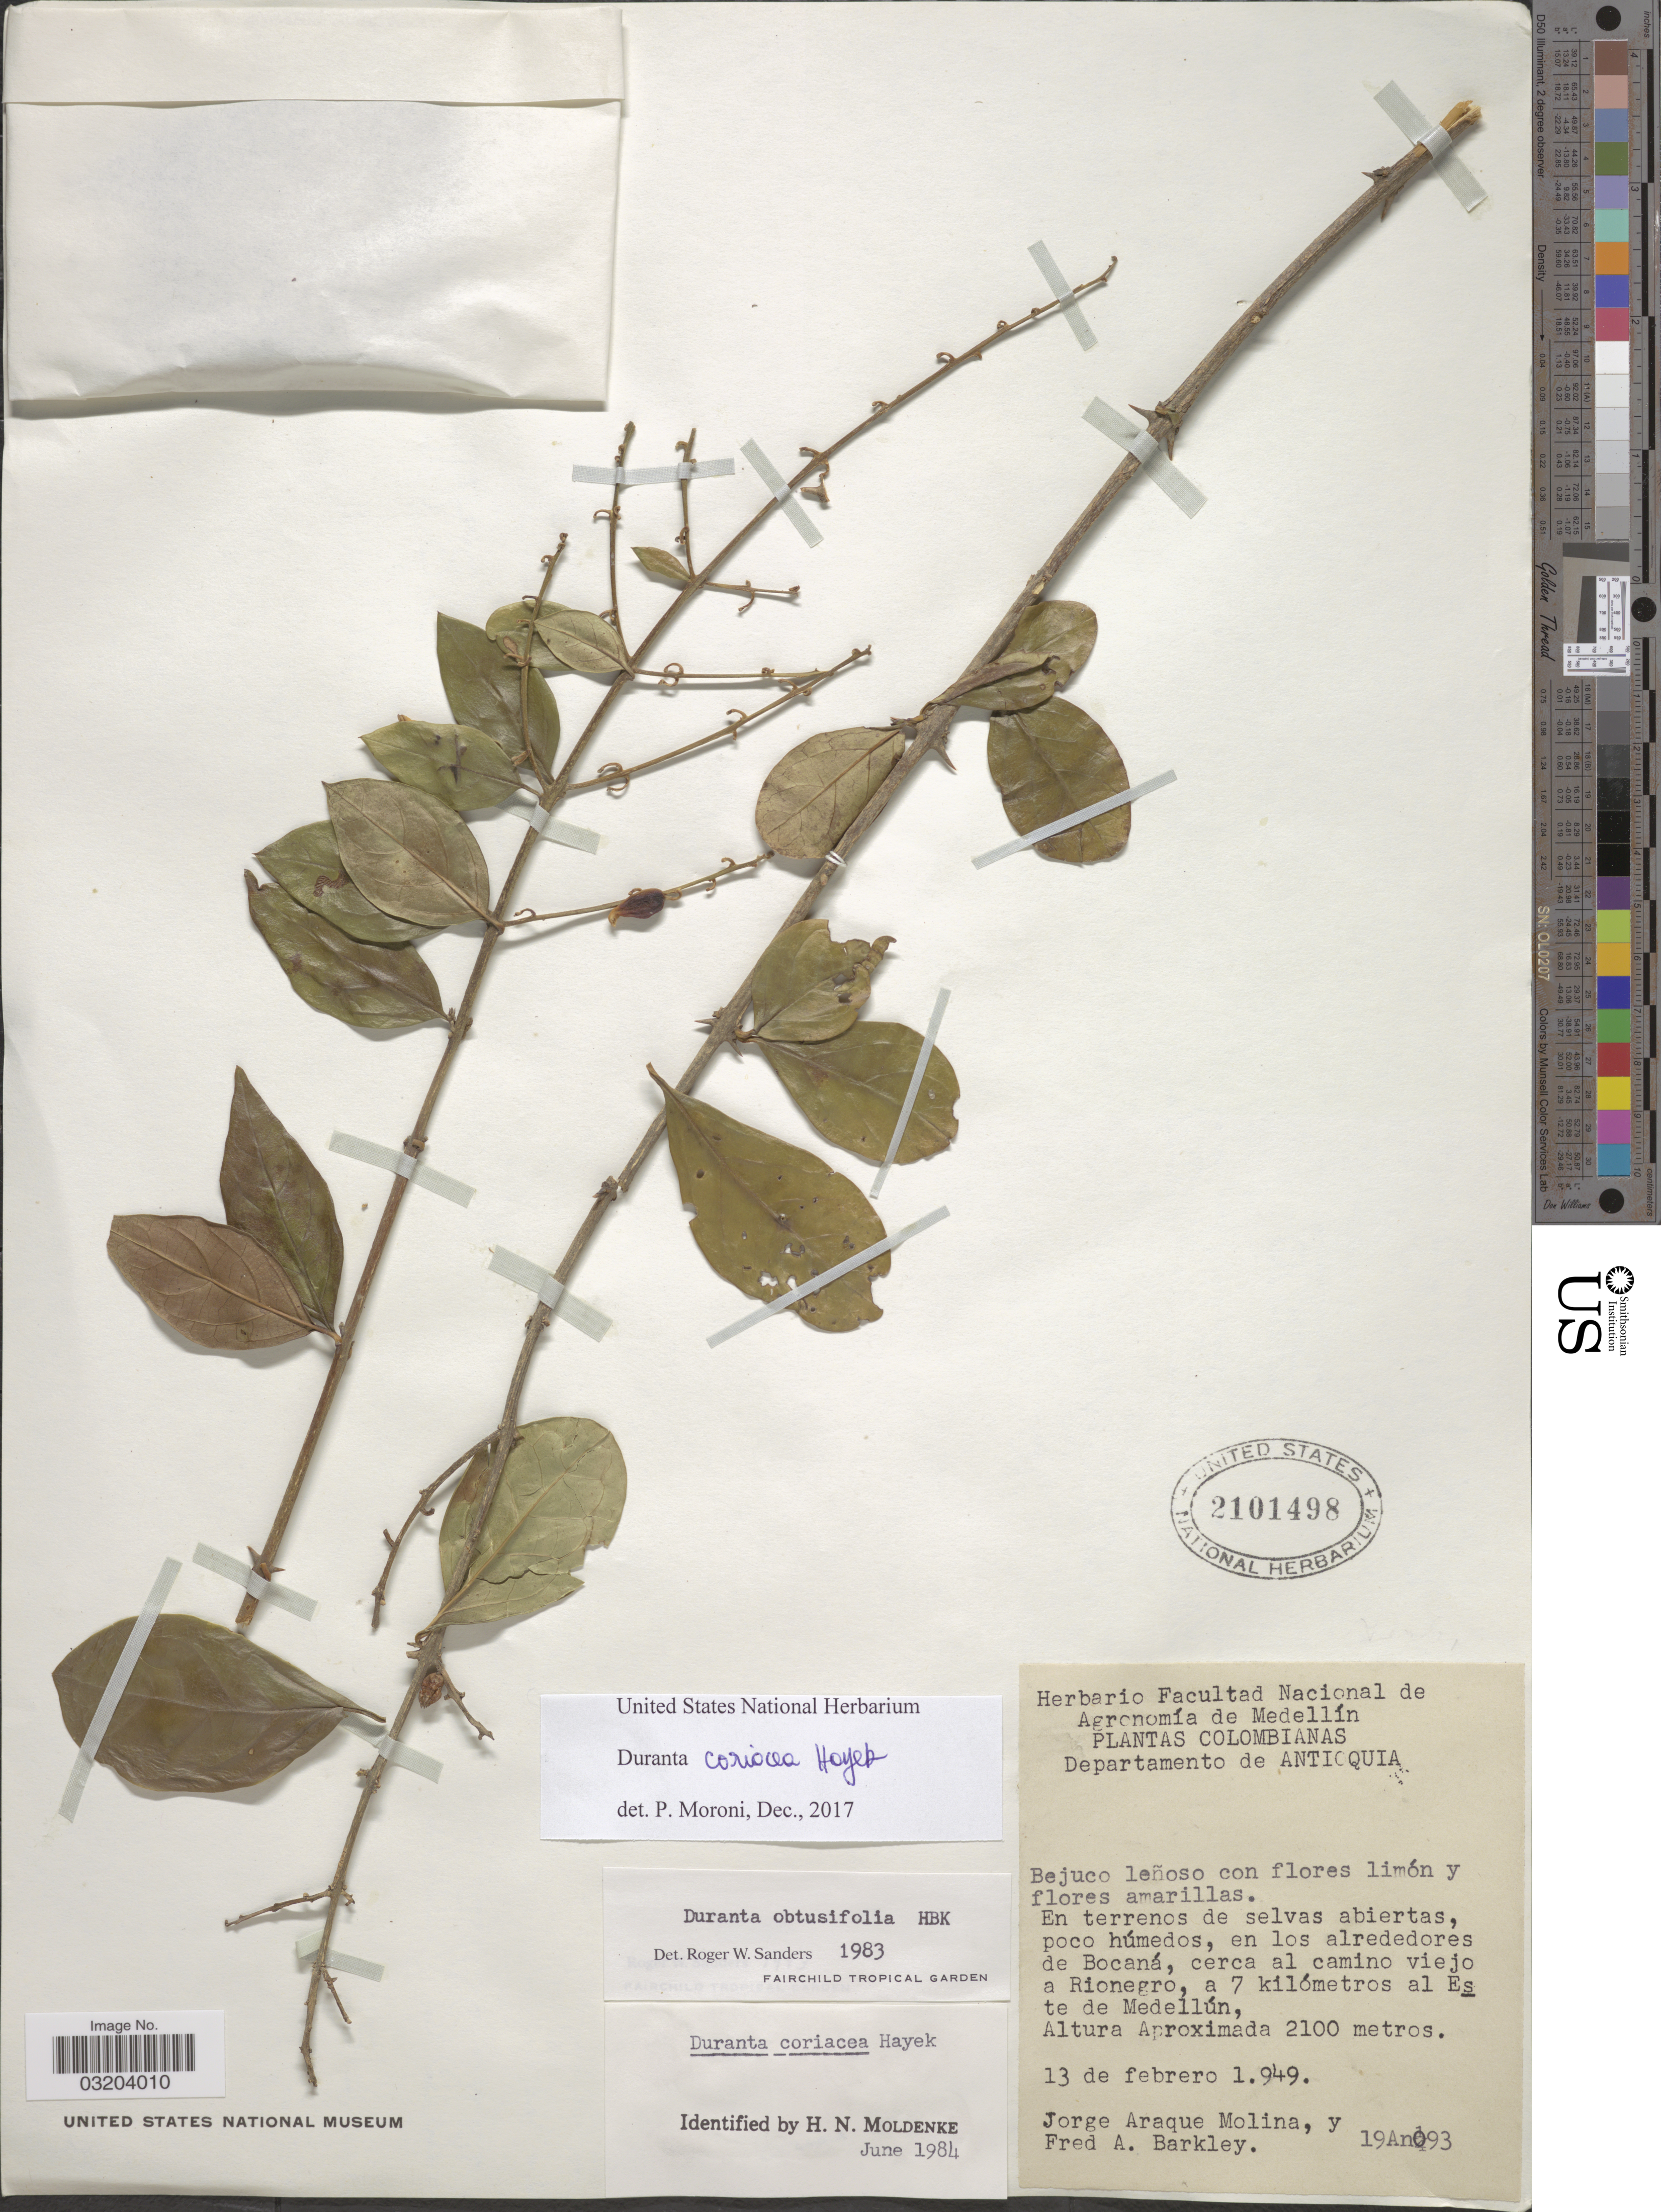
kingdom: Plantae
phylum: Tracheophyta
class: Magnoliopsida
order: Lamiales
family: Verbenaceae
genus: Duranta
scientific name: Duranta coriacea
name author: Hayek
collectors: J. Araque Molina & F. A. Barkley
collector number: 19An093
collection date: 1949-02-13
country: Colombia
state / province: Antioquia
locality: Departamento de Antioquia. En los alrededores de Bocaná, cerca al camino viejo a Rionegro, a 7 kilómetros al Es te de Medellún.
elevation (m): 2100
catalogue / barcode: US 2101498